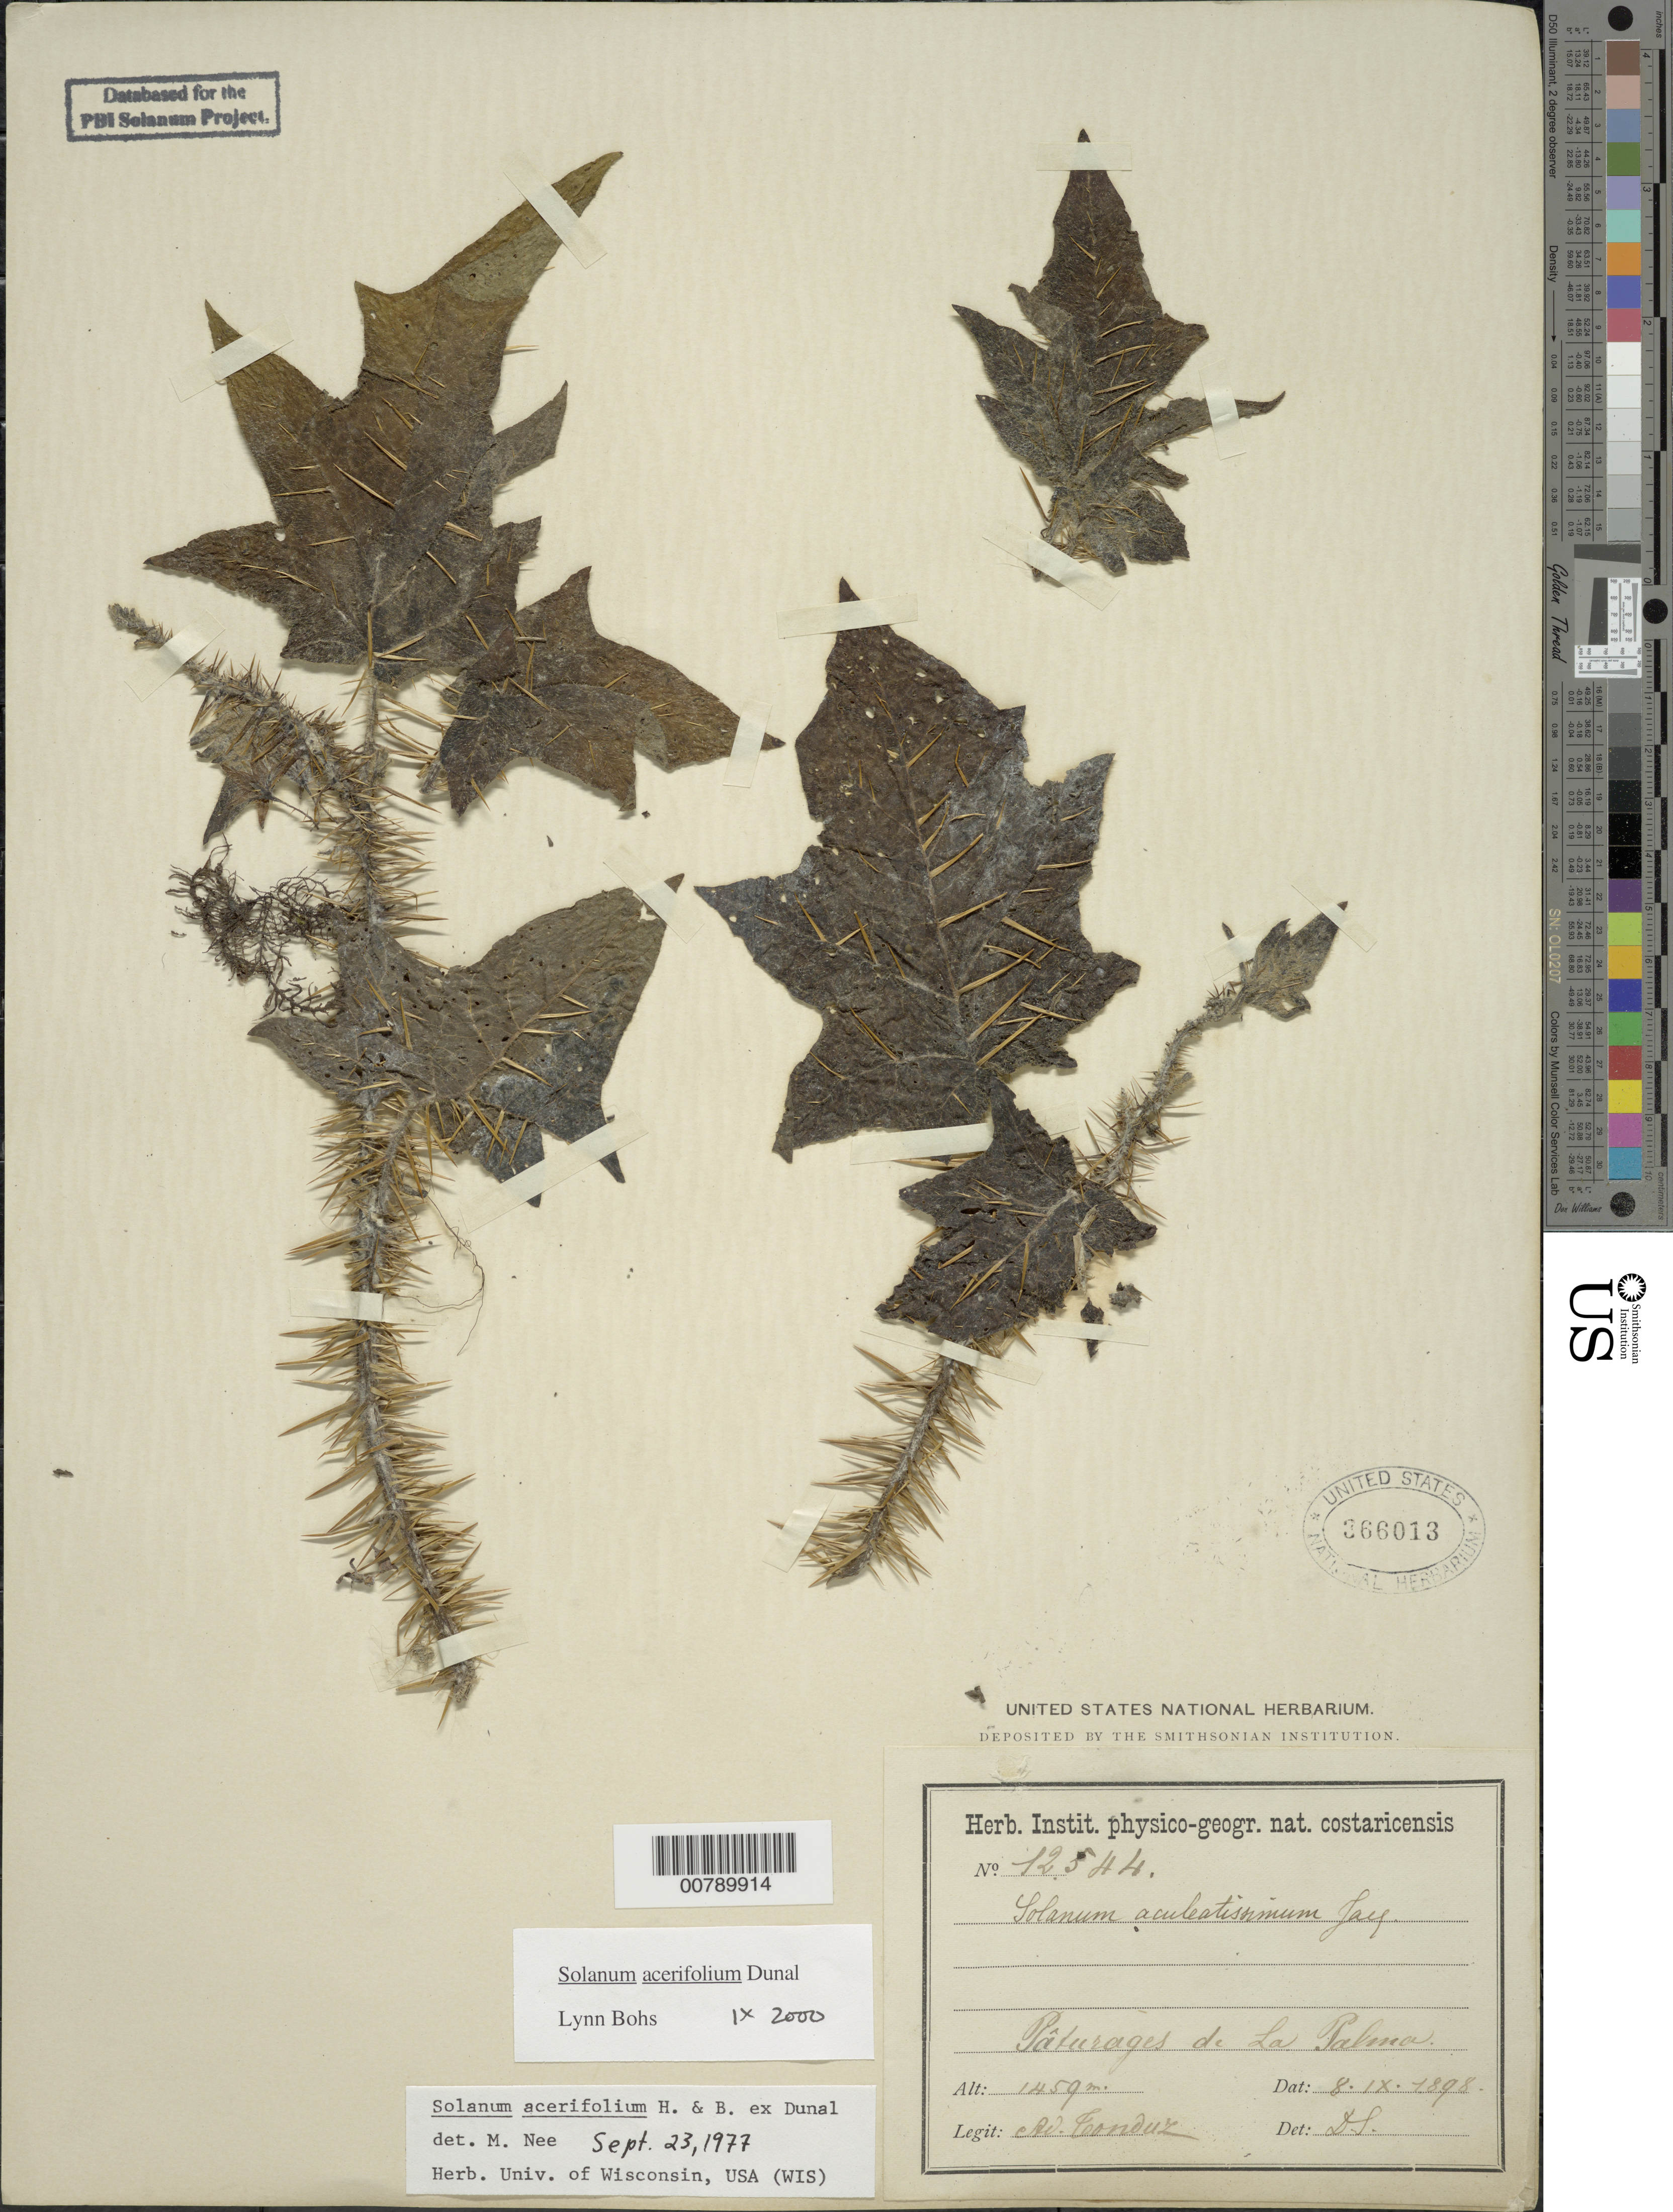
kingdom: Plantae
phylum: Tracheophyta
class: Magnoliopsida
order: Solanales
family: Solanaceae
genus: Solanum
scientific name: Solanum acerifolium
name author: Humb. & Bonpl. ex Dunal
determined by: Bohs, L. A.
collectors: A. Tonduz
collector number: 12544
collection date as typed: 8 Sep 1898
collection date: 1898-09-08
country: Costa Rica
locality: Paturages de La Palma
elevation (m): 1459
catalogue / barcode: US 366013